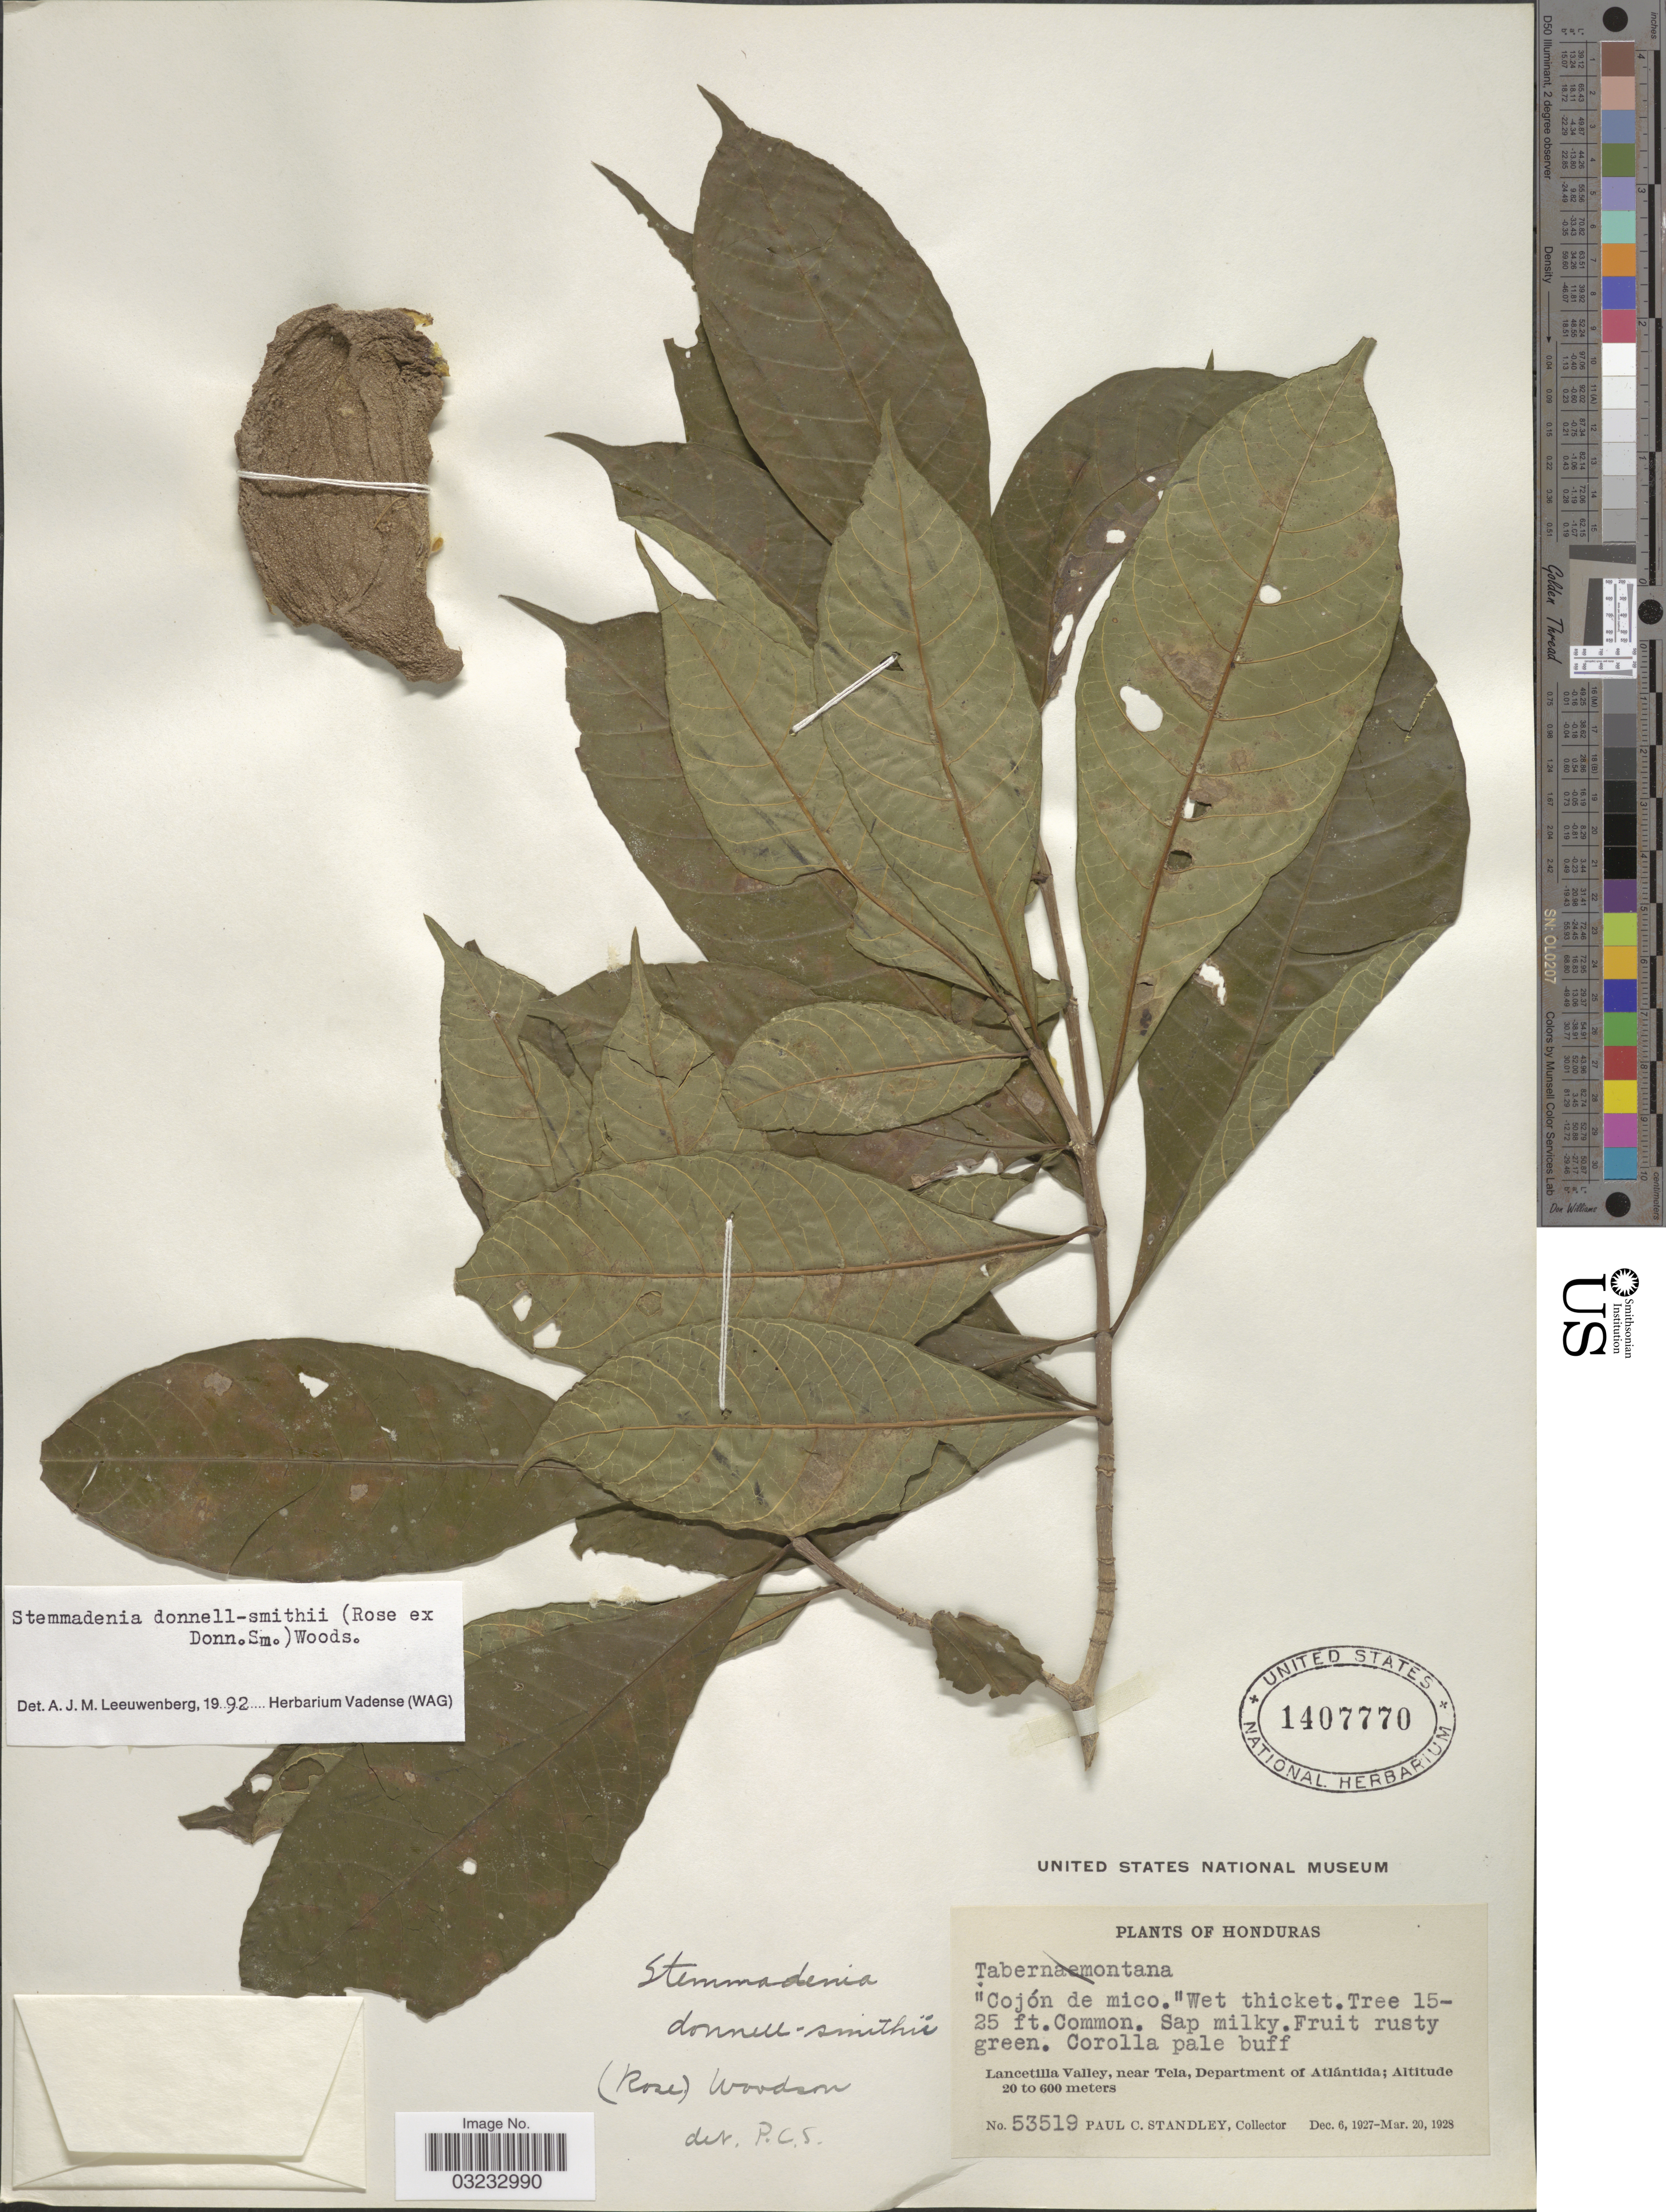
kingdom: Plantae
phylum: Tracheophyta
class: Magnoliopsida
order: Gentianales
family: Apocynaceae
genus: Stemmadenia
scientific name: Stemmadenia donnell-smithii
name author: (Rose ex Donn. Sm.) Woodson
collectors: P. C. Standley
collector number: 53519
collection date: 1927-12-06/1928-03-20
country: Honduras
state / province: Atlántida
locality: Lancetilla Valley, near Tela, Department of Atlántida.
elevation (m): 20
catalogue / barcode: US 1407770